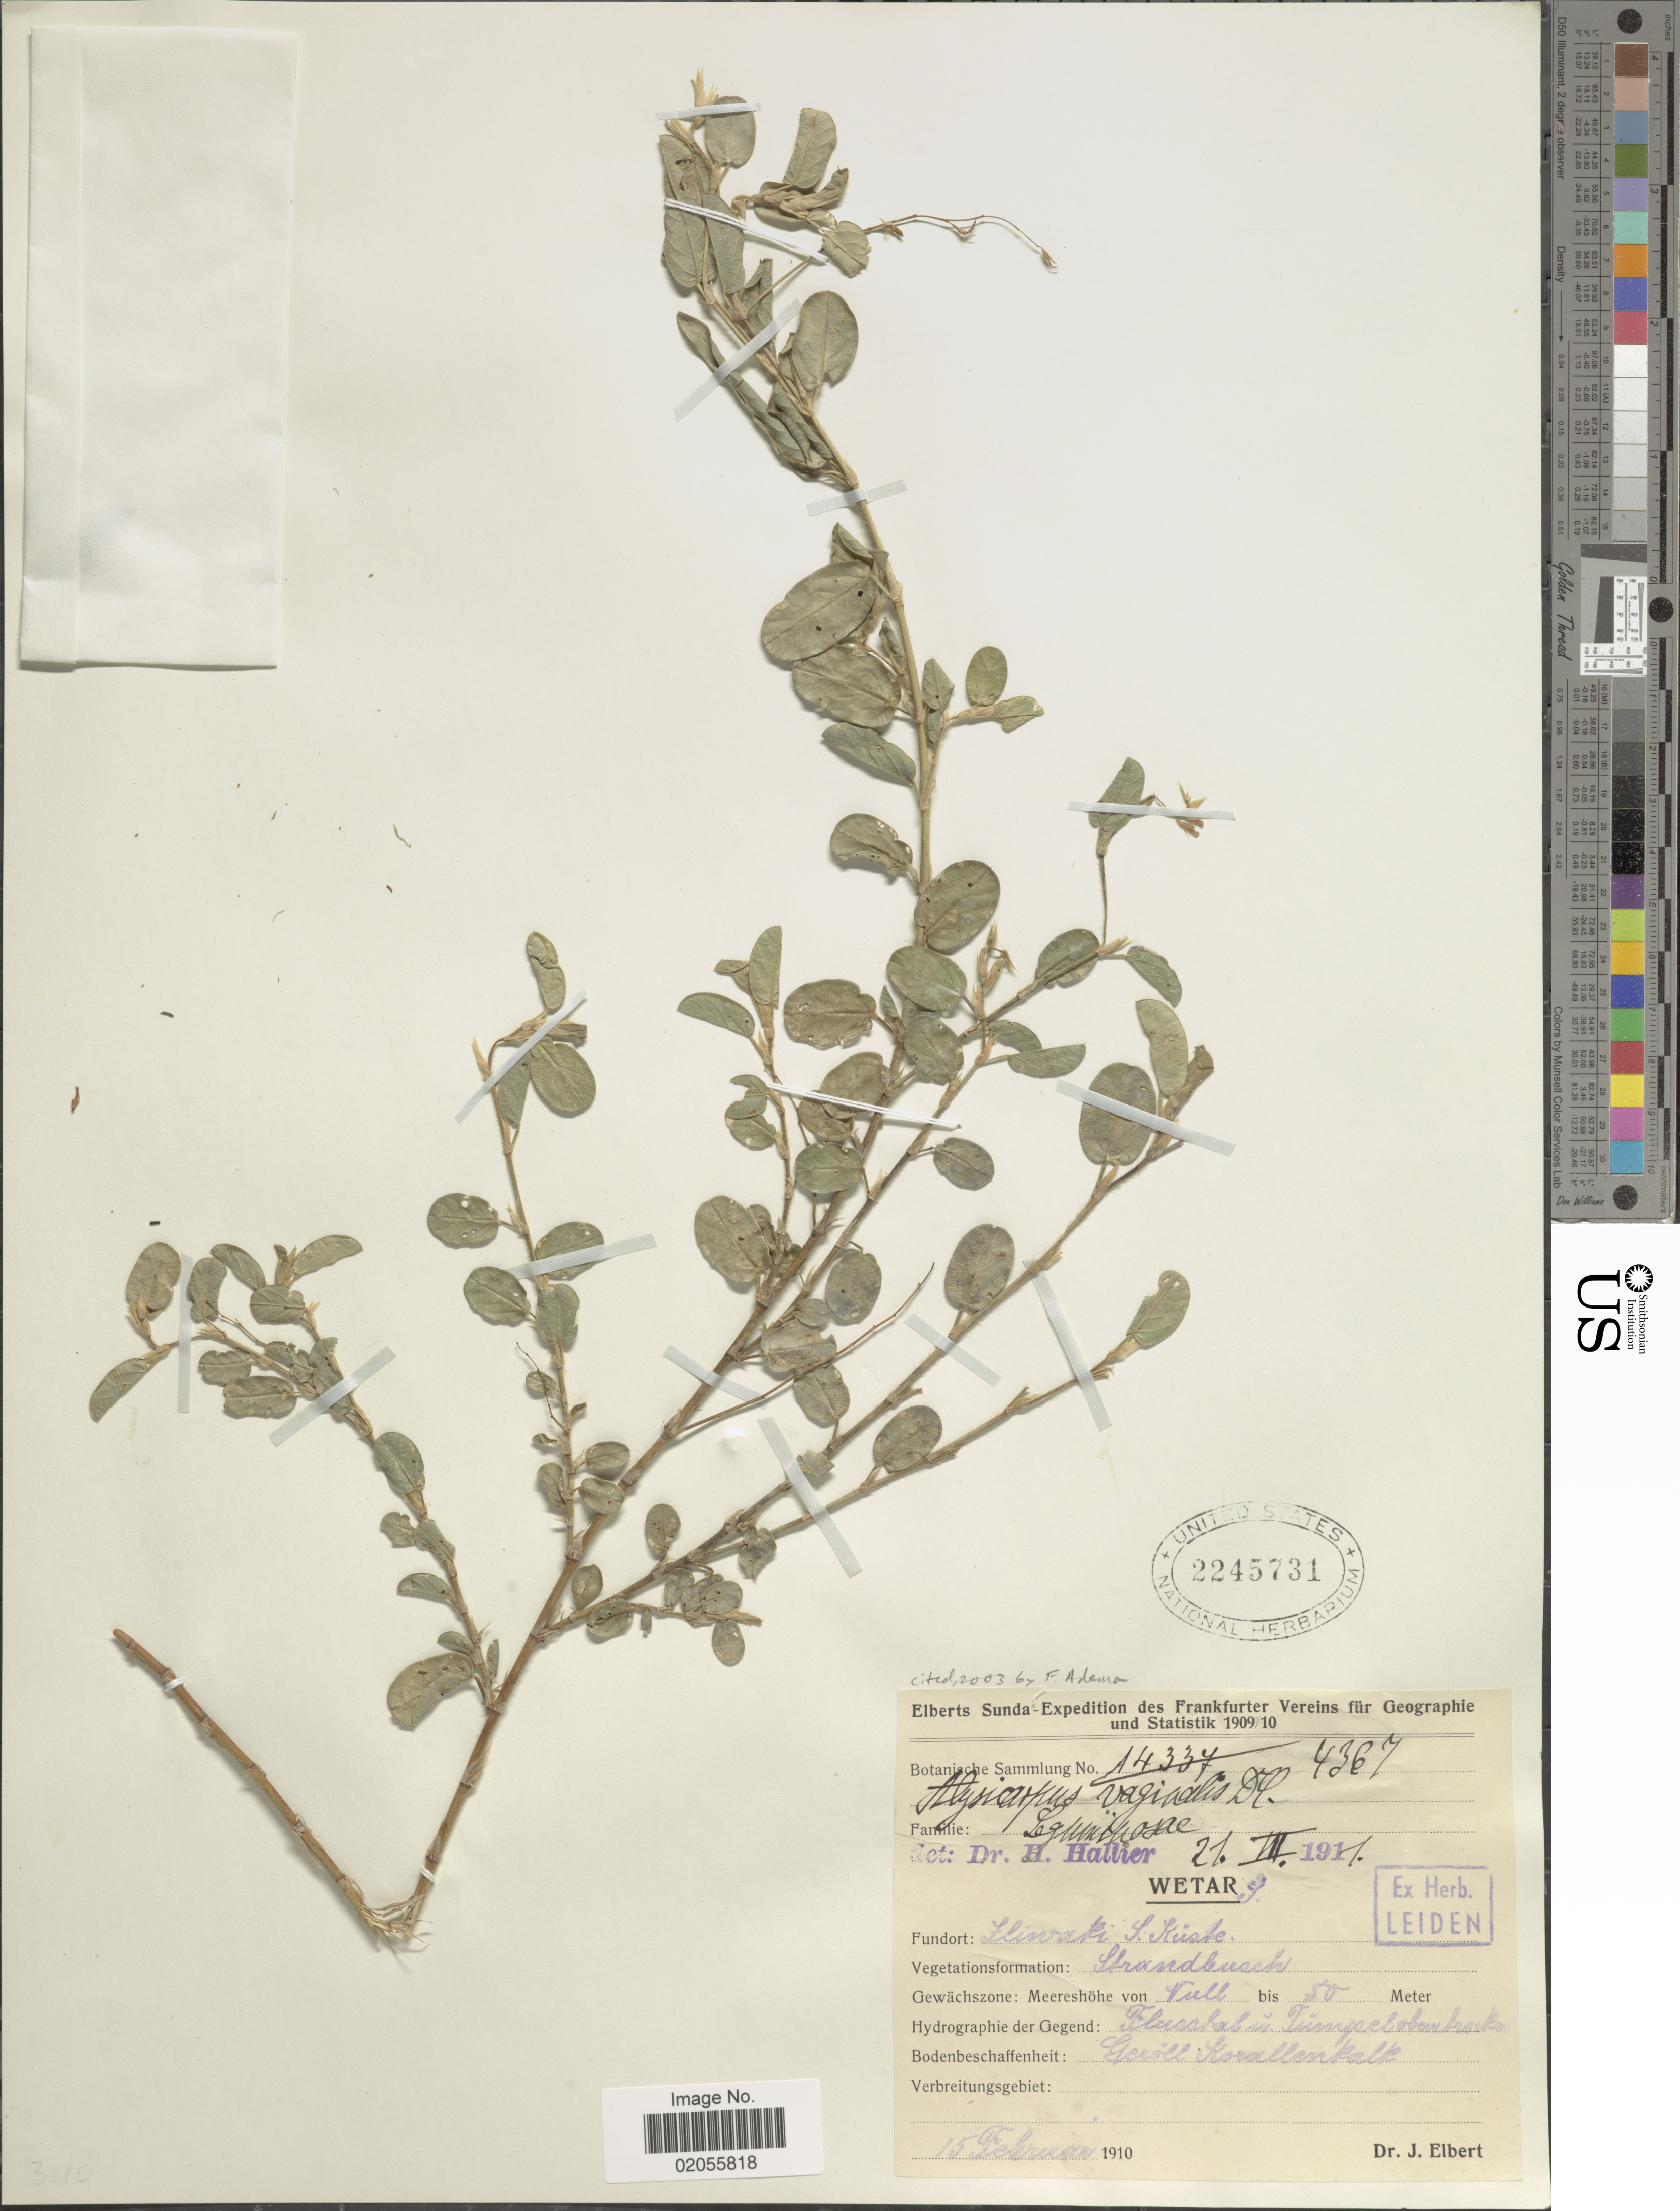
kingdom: Plantae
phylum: Tracheophyta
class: Magnoliopsida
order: Fabales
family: Fabaceae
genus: Alysicarpus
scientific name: Alysicarpus vaginalis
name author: (L.) DC.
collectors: J. Elbert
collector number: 4367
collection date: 1910-02-15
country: Indonesia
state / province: Maluku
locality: Slivaki [interpreted] S. Kuste, Strandbusch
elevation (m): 50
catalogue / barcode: US 2245731